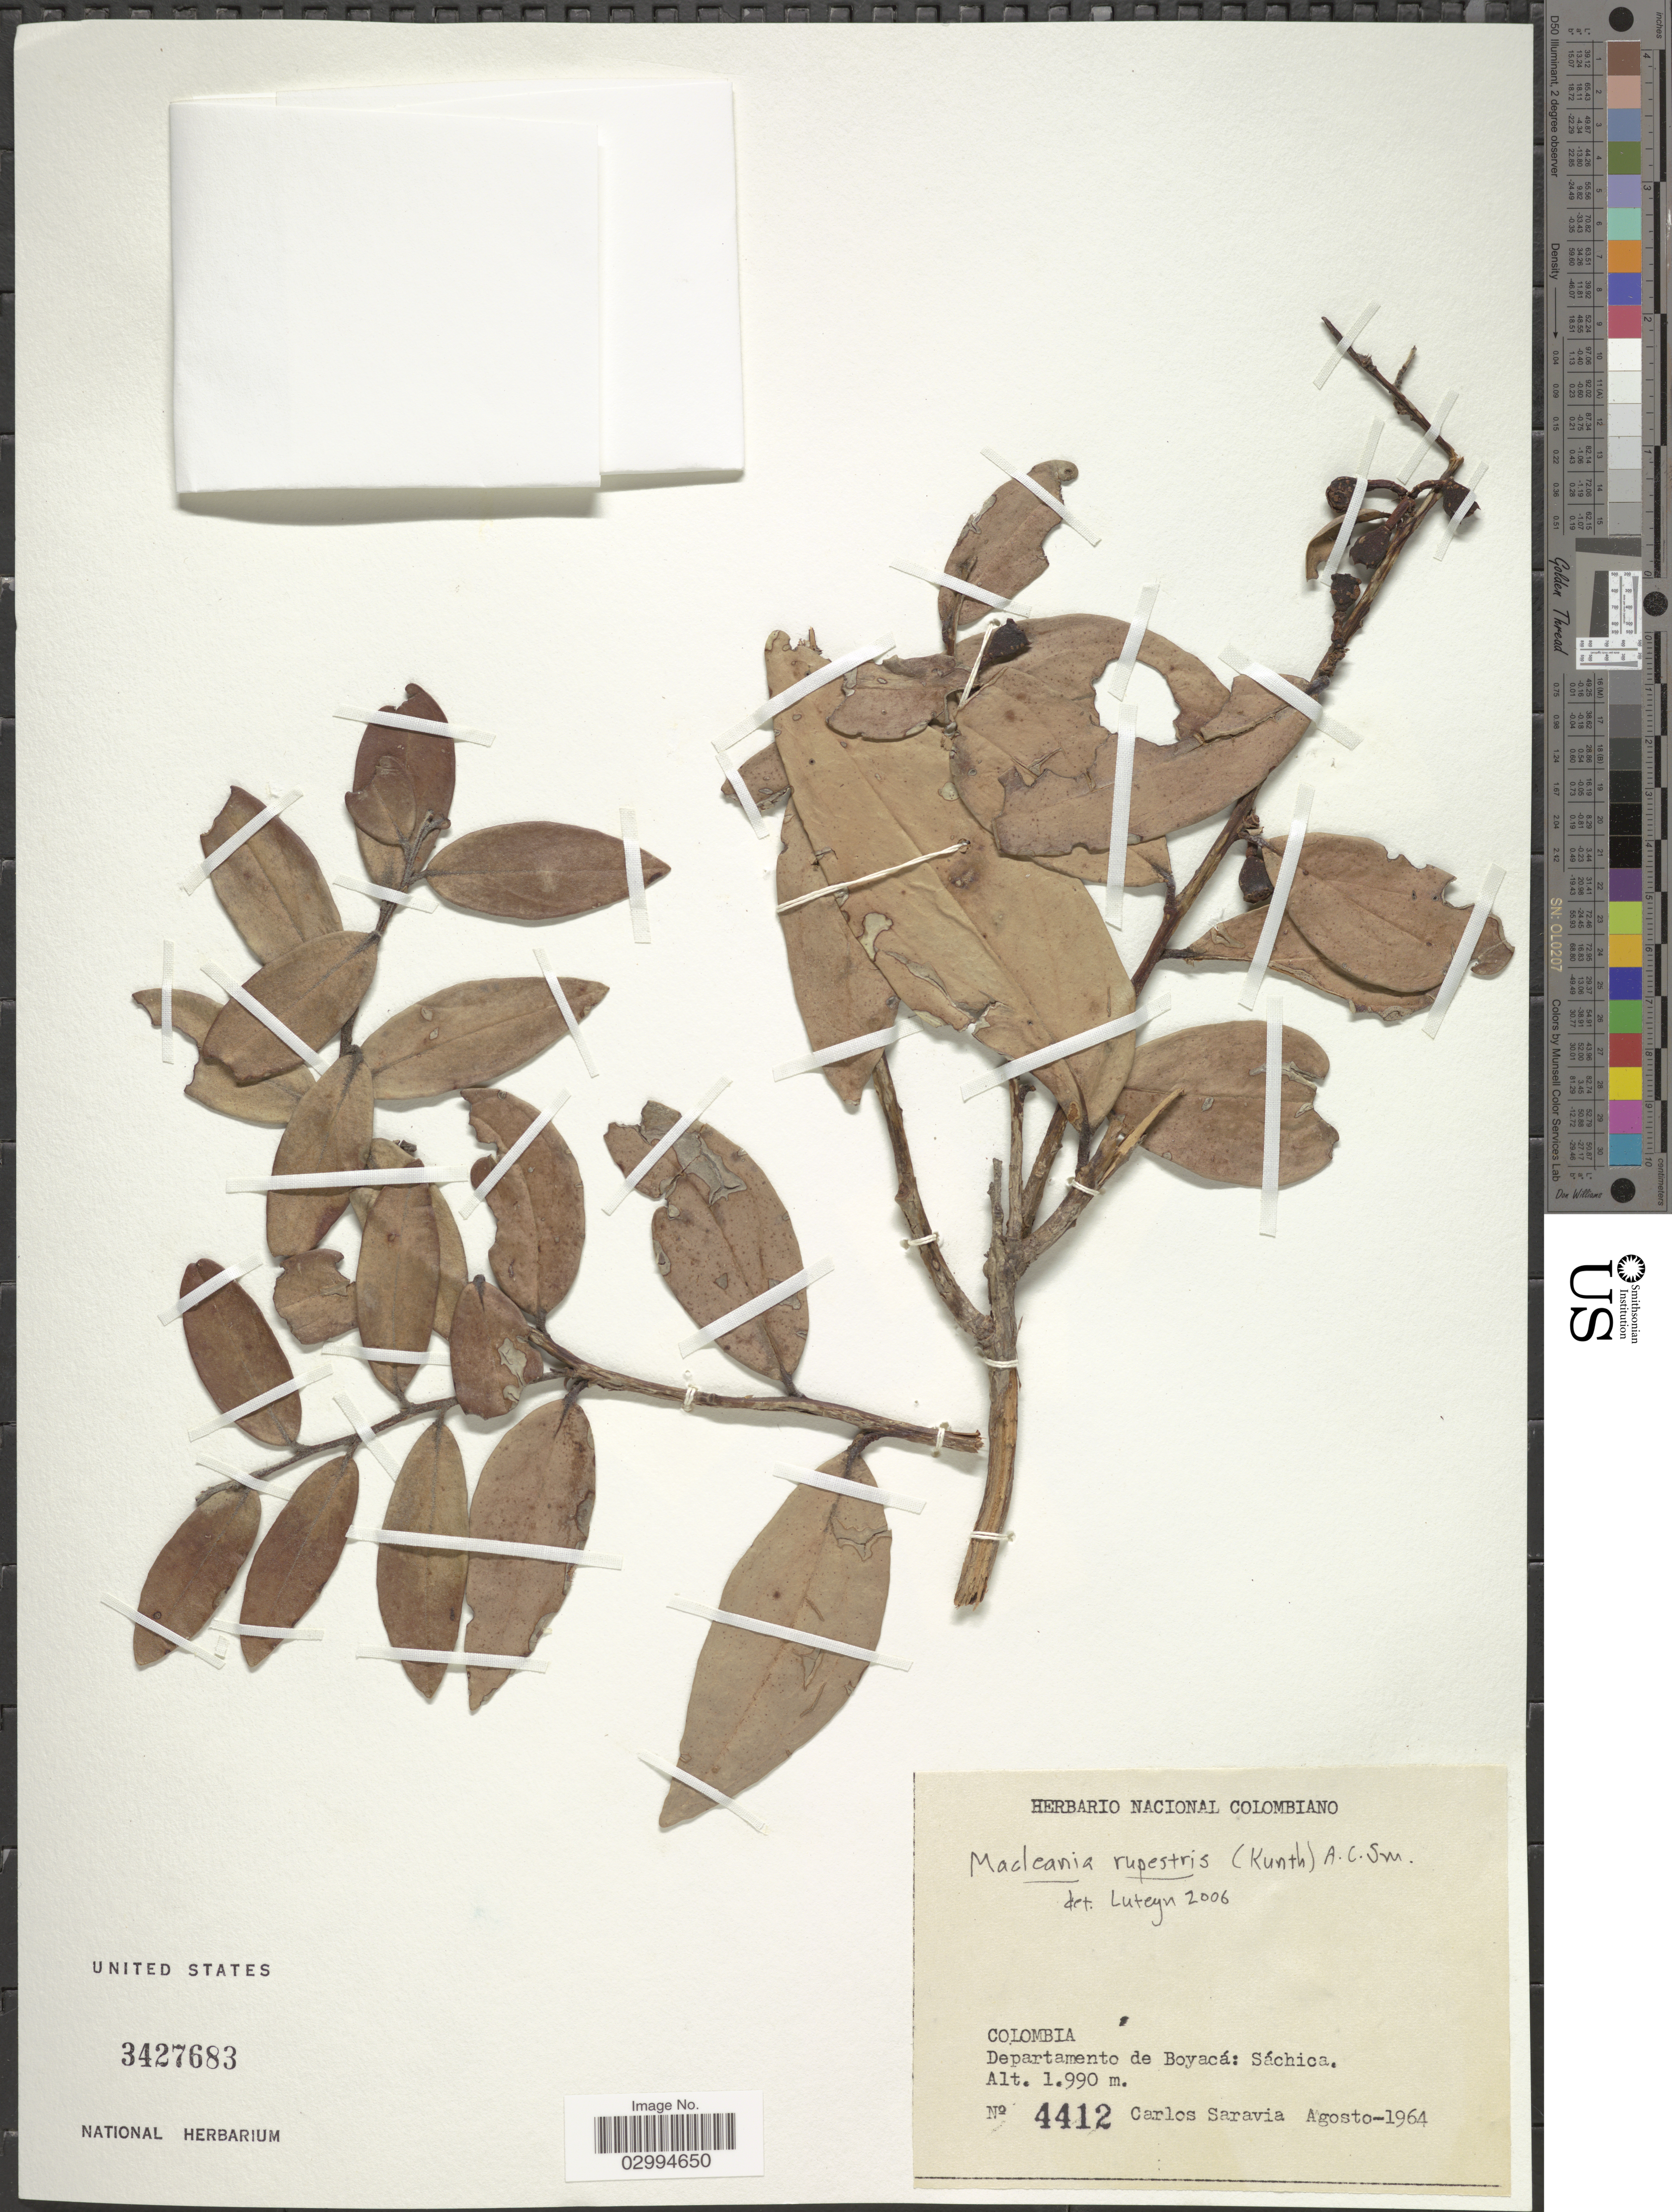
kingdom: Plantae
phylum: Tracheophyta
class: Magnoliopsida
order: Ericales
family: Ericaceae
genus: Macleania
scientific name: Macleania rupestris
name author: (Kunth) A.C. Sm.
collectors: C. Saravia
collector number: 4412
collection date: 1964-08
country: Colombia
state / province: Boyacá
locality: Departamento de Boyacá: Sáchica.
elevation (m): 1990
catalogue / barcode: US 3427683